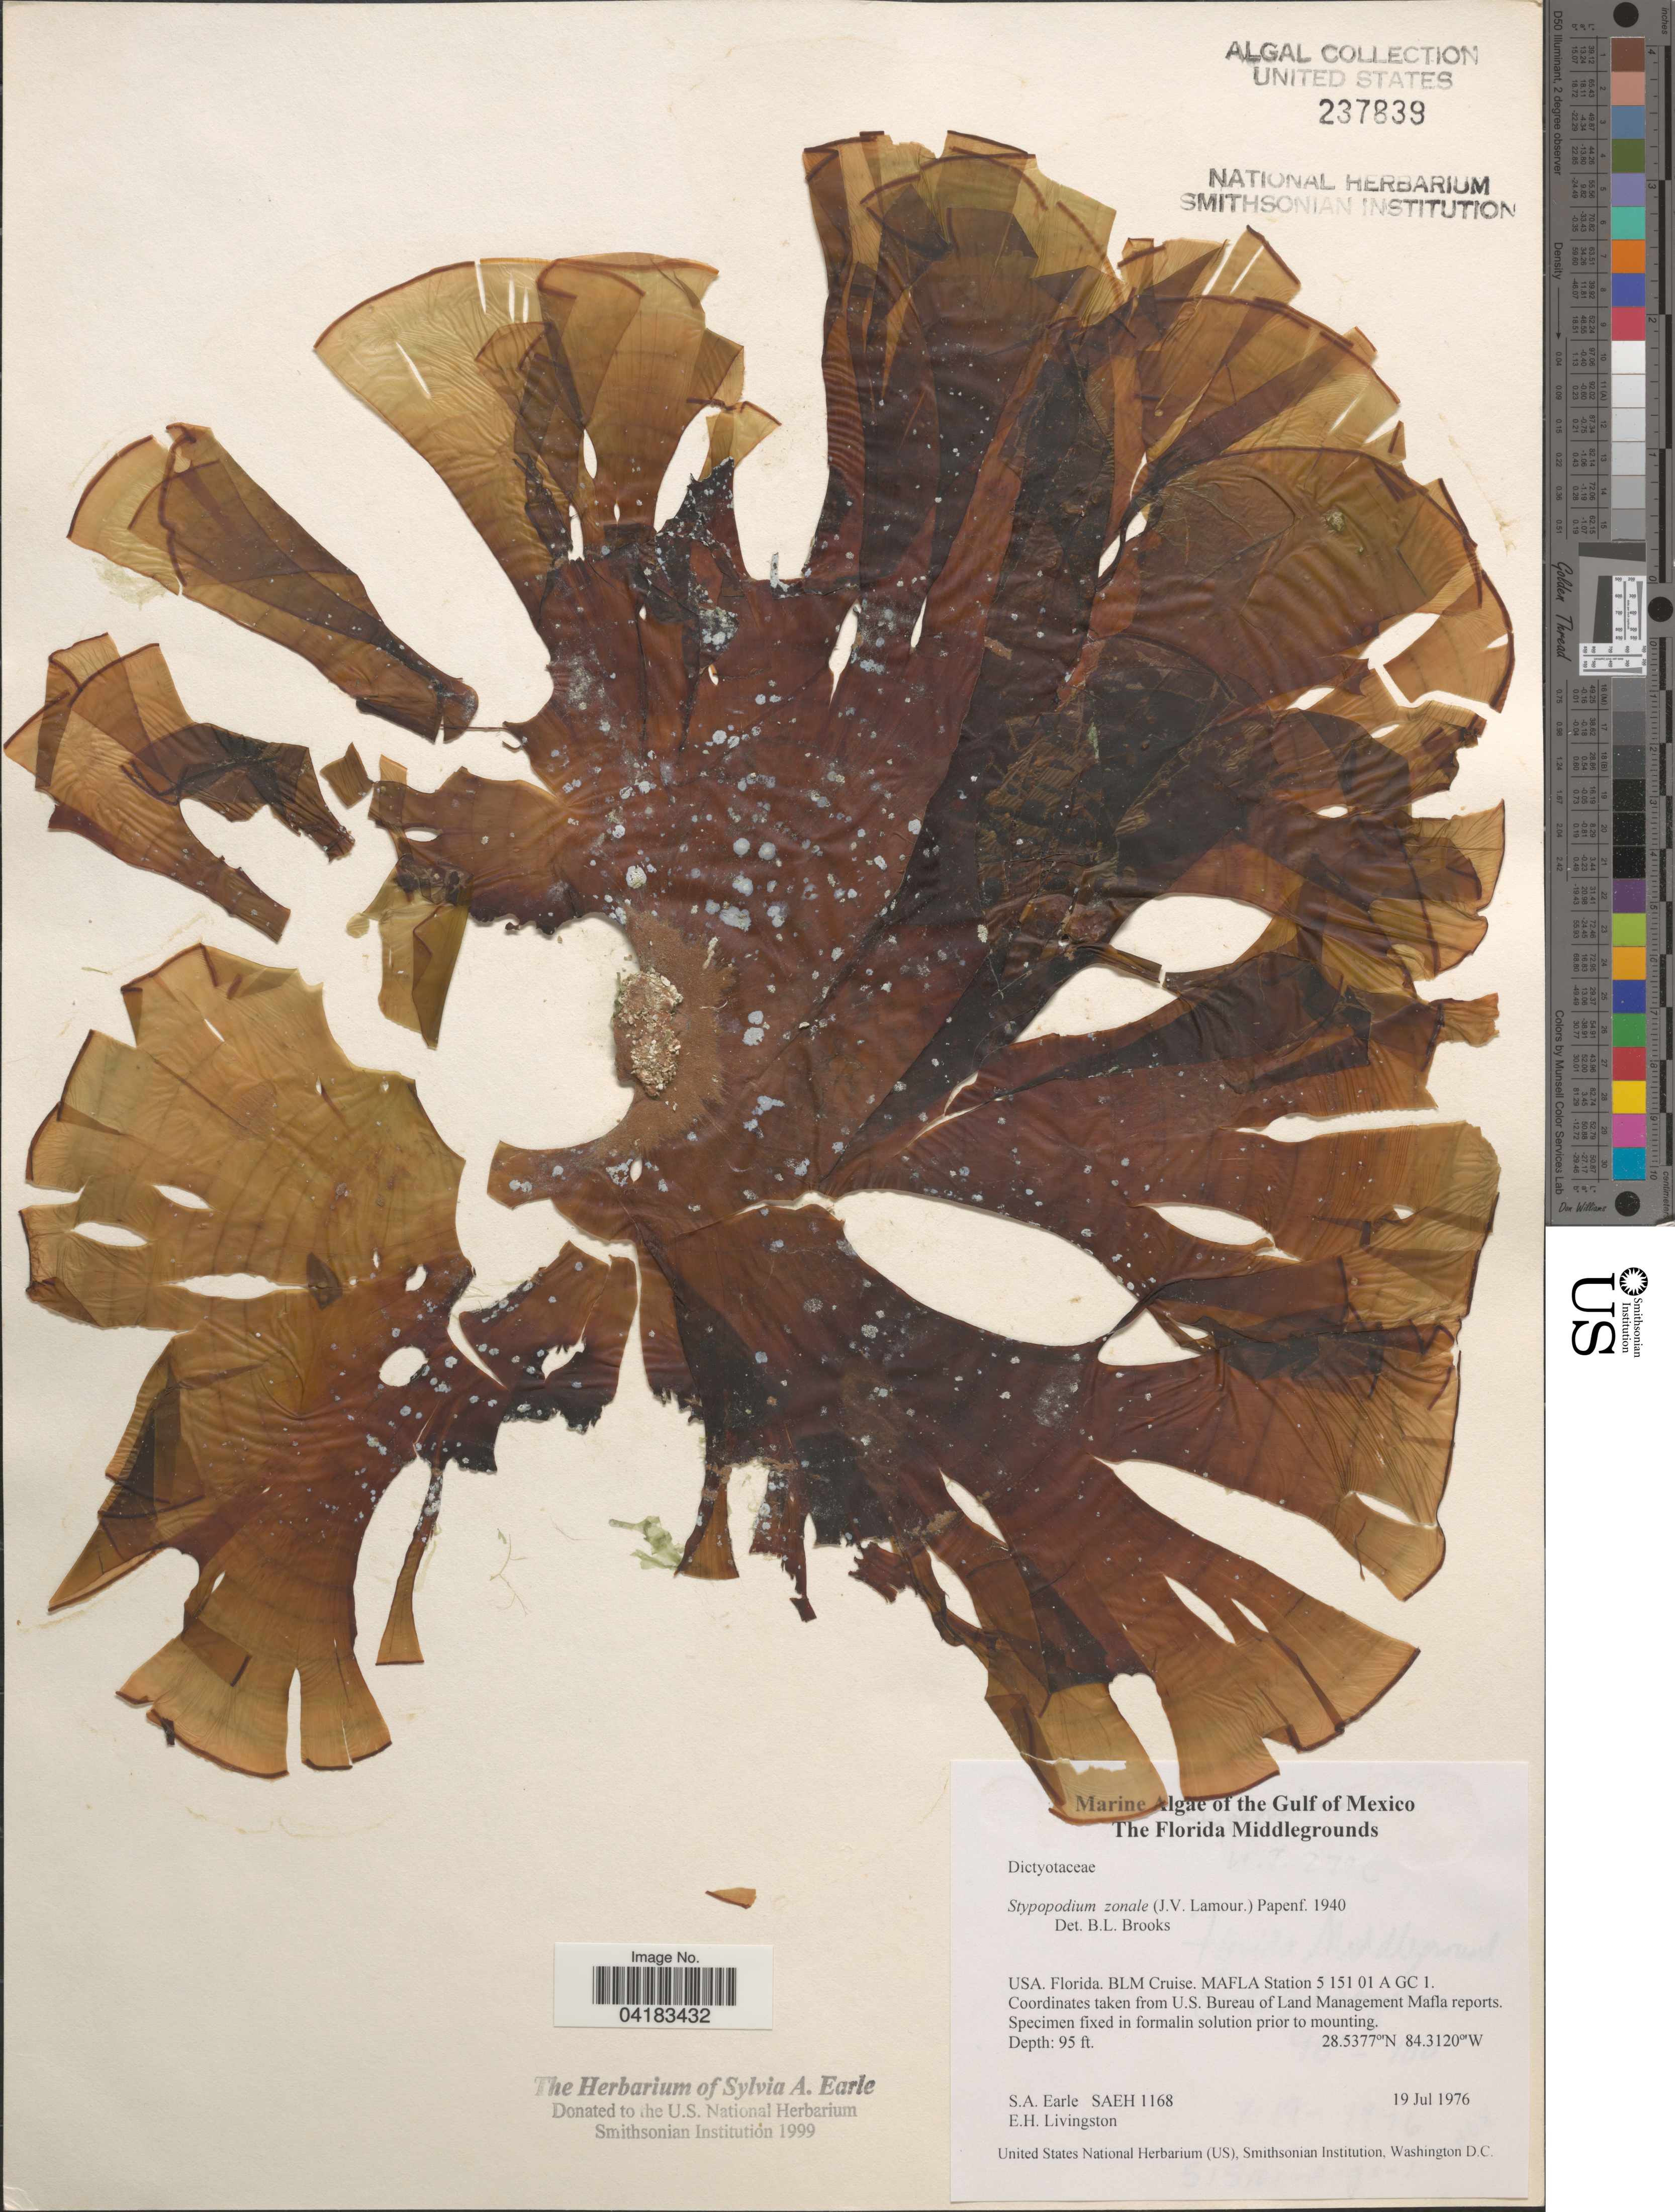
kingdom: Chromista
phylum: Ochrophyta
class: Phaeophyceae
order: Dictyotales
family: Dictyotaceae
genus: Stypopodium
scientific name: Stypopodium zonale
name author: (J.V.Lamouroux) Papenf.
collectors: S. A. Earle & E. Livingston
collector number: SAEH1168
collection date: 1976-07-19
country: United States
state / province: Florida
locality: The Gulf of Mexico. The Florida Middlegrounds. BLM Cruise. MAFLA Station 5 151 01 A GC 1.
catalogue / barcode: US 237839